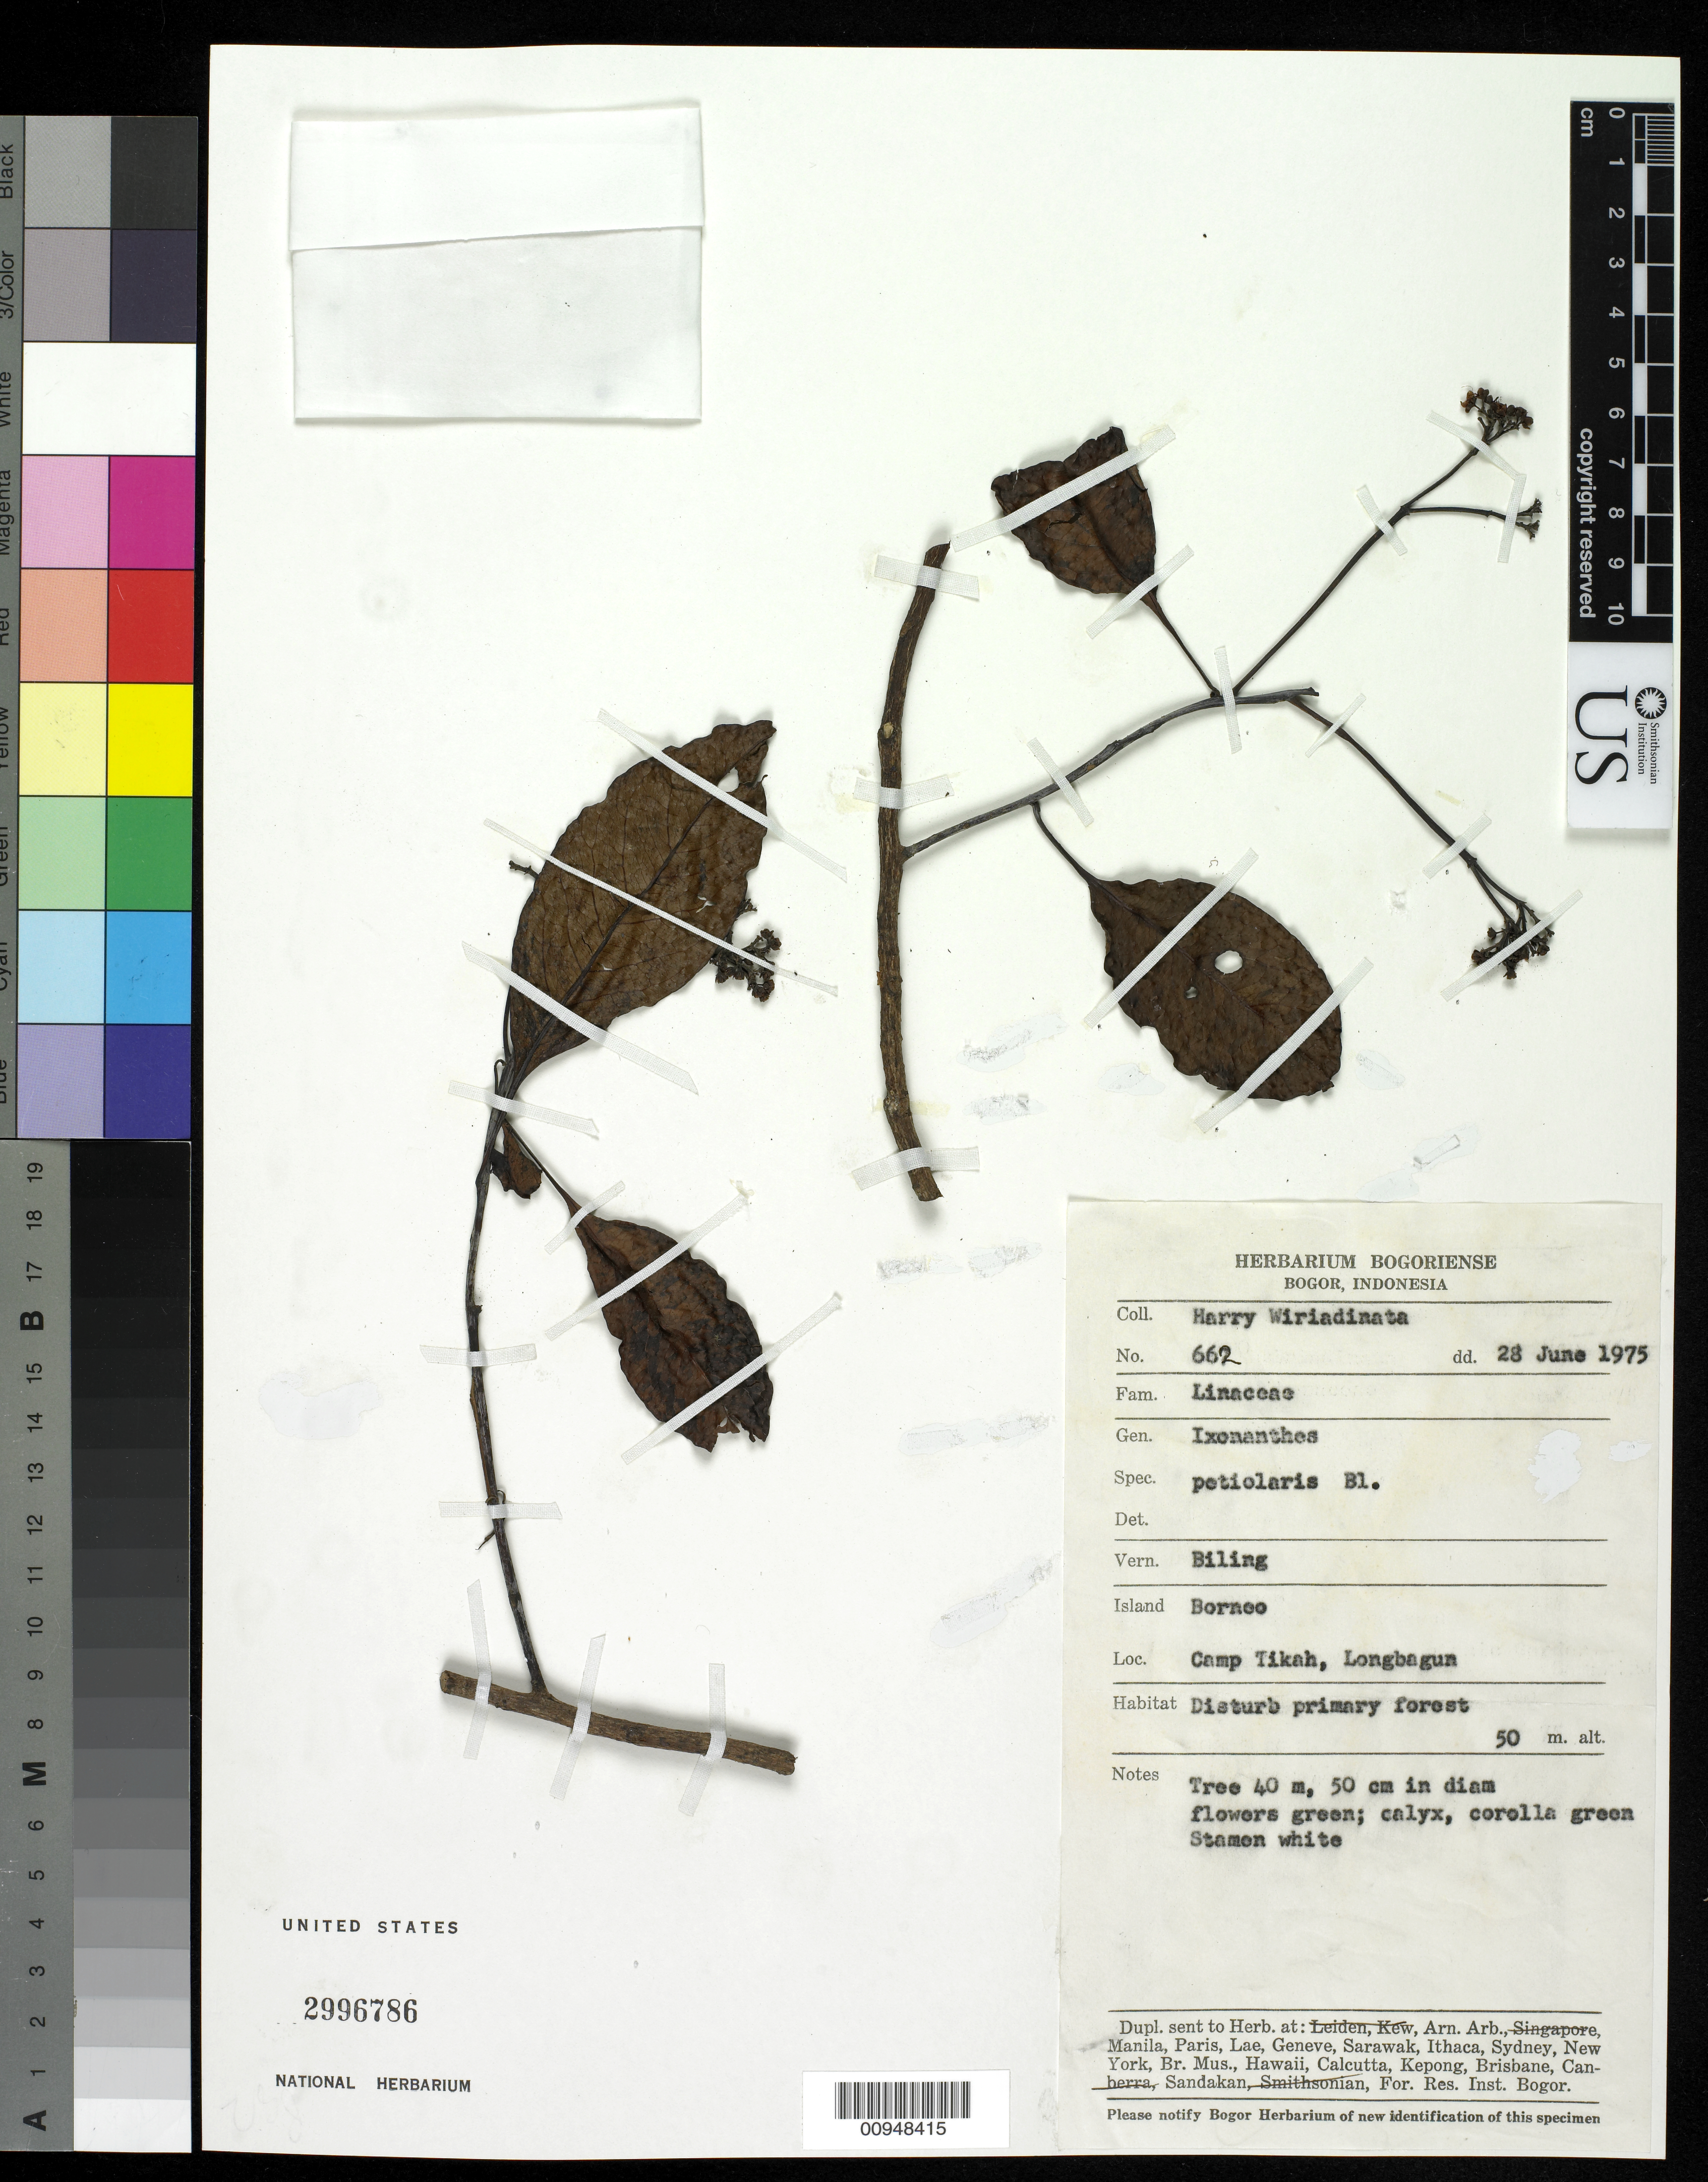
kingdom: Plantae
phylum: Tracheophyta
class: Magnoliopsida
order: Malpighiales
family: Ixonanthaceae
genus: Ixonanthes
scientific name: Ixonanthes petiolaris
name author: Blume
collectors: H. Wiriadinata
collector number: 662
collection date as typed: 28 Jun 1975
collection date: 1975-06-28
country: Indonesia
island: Borneo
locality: Camp Tikah, Longbagun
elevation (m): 50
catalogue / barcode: US 2996786